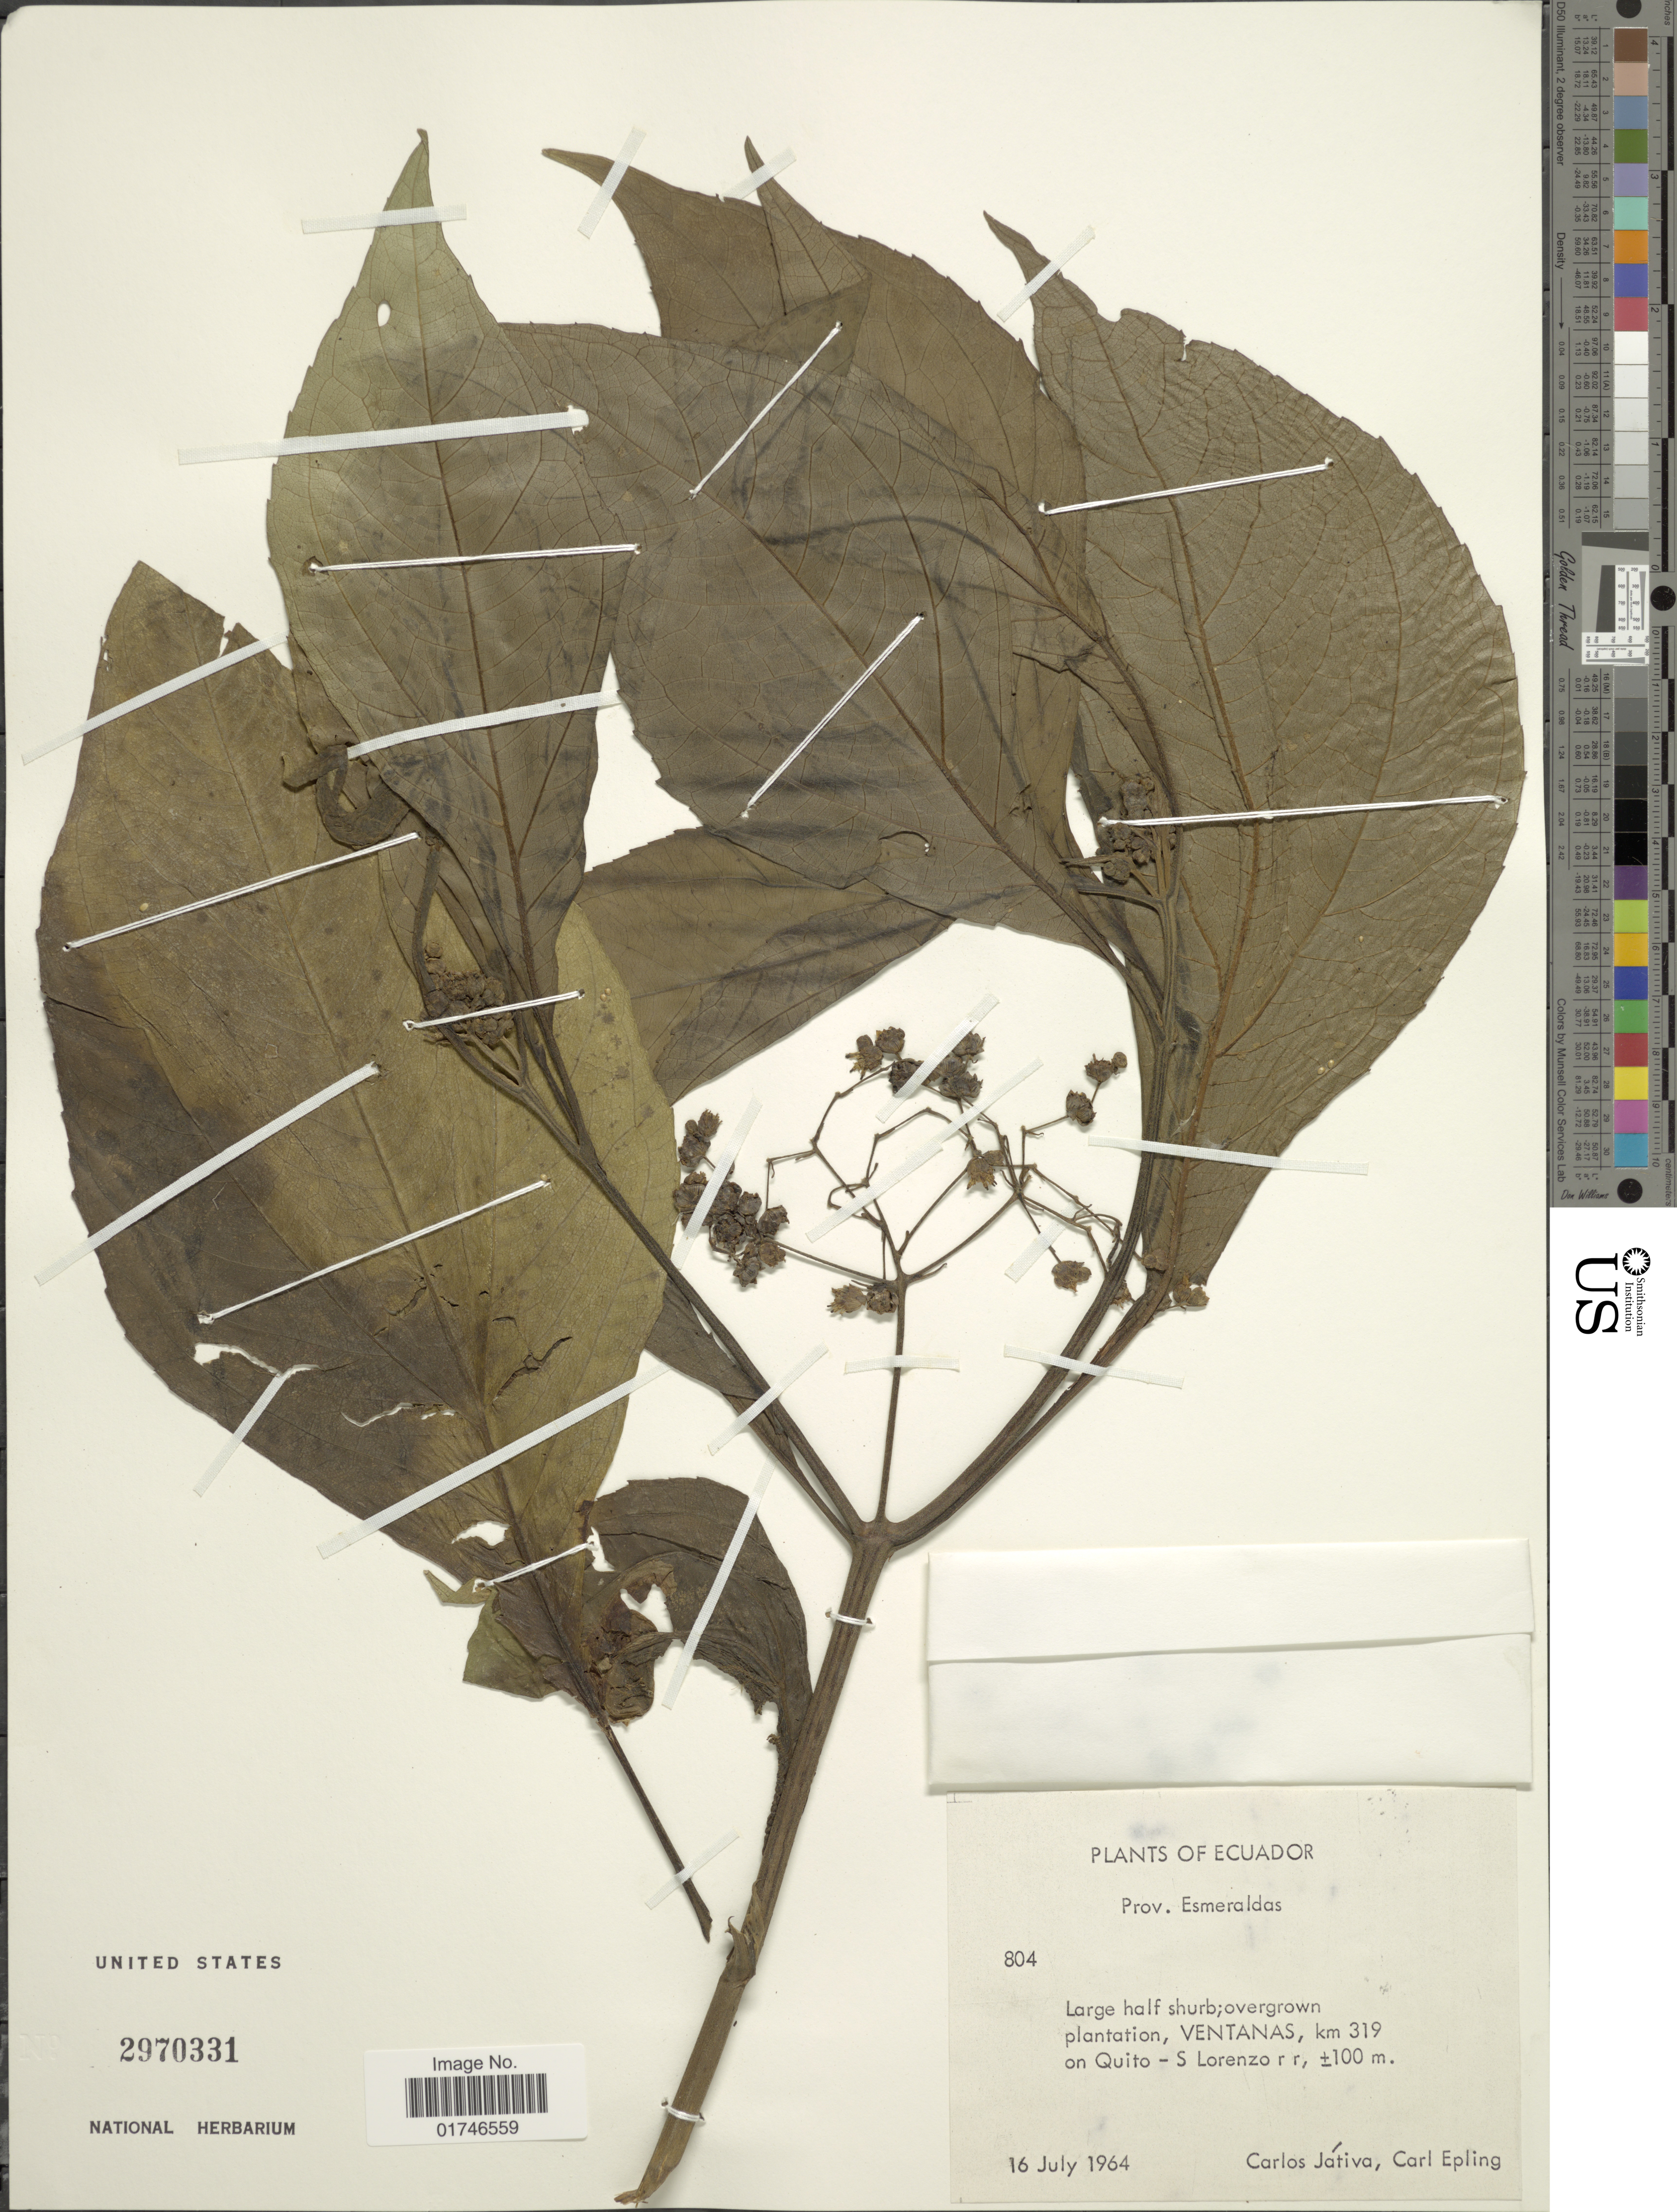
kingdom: Plantae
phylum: Tracheophyta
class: Magnoliopsida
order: Asterales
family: Asteraceae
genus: Clibadium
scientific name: Clibadium laxum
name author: S.F. Blake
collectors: C. D. Játiva & C. C. Epling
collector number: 804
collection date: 1964-07-16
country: Ecuador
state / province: Esmeraldas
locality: Prov, Esmeraldas. Ventanas, km 319 on Quito.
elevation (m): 100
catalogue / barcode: US 2970331